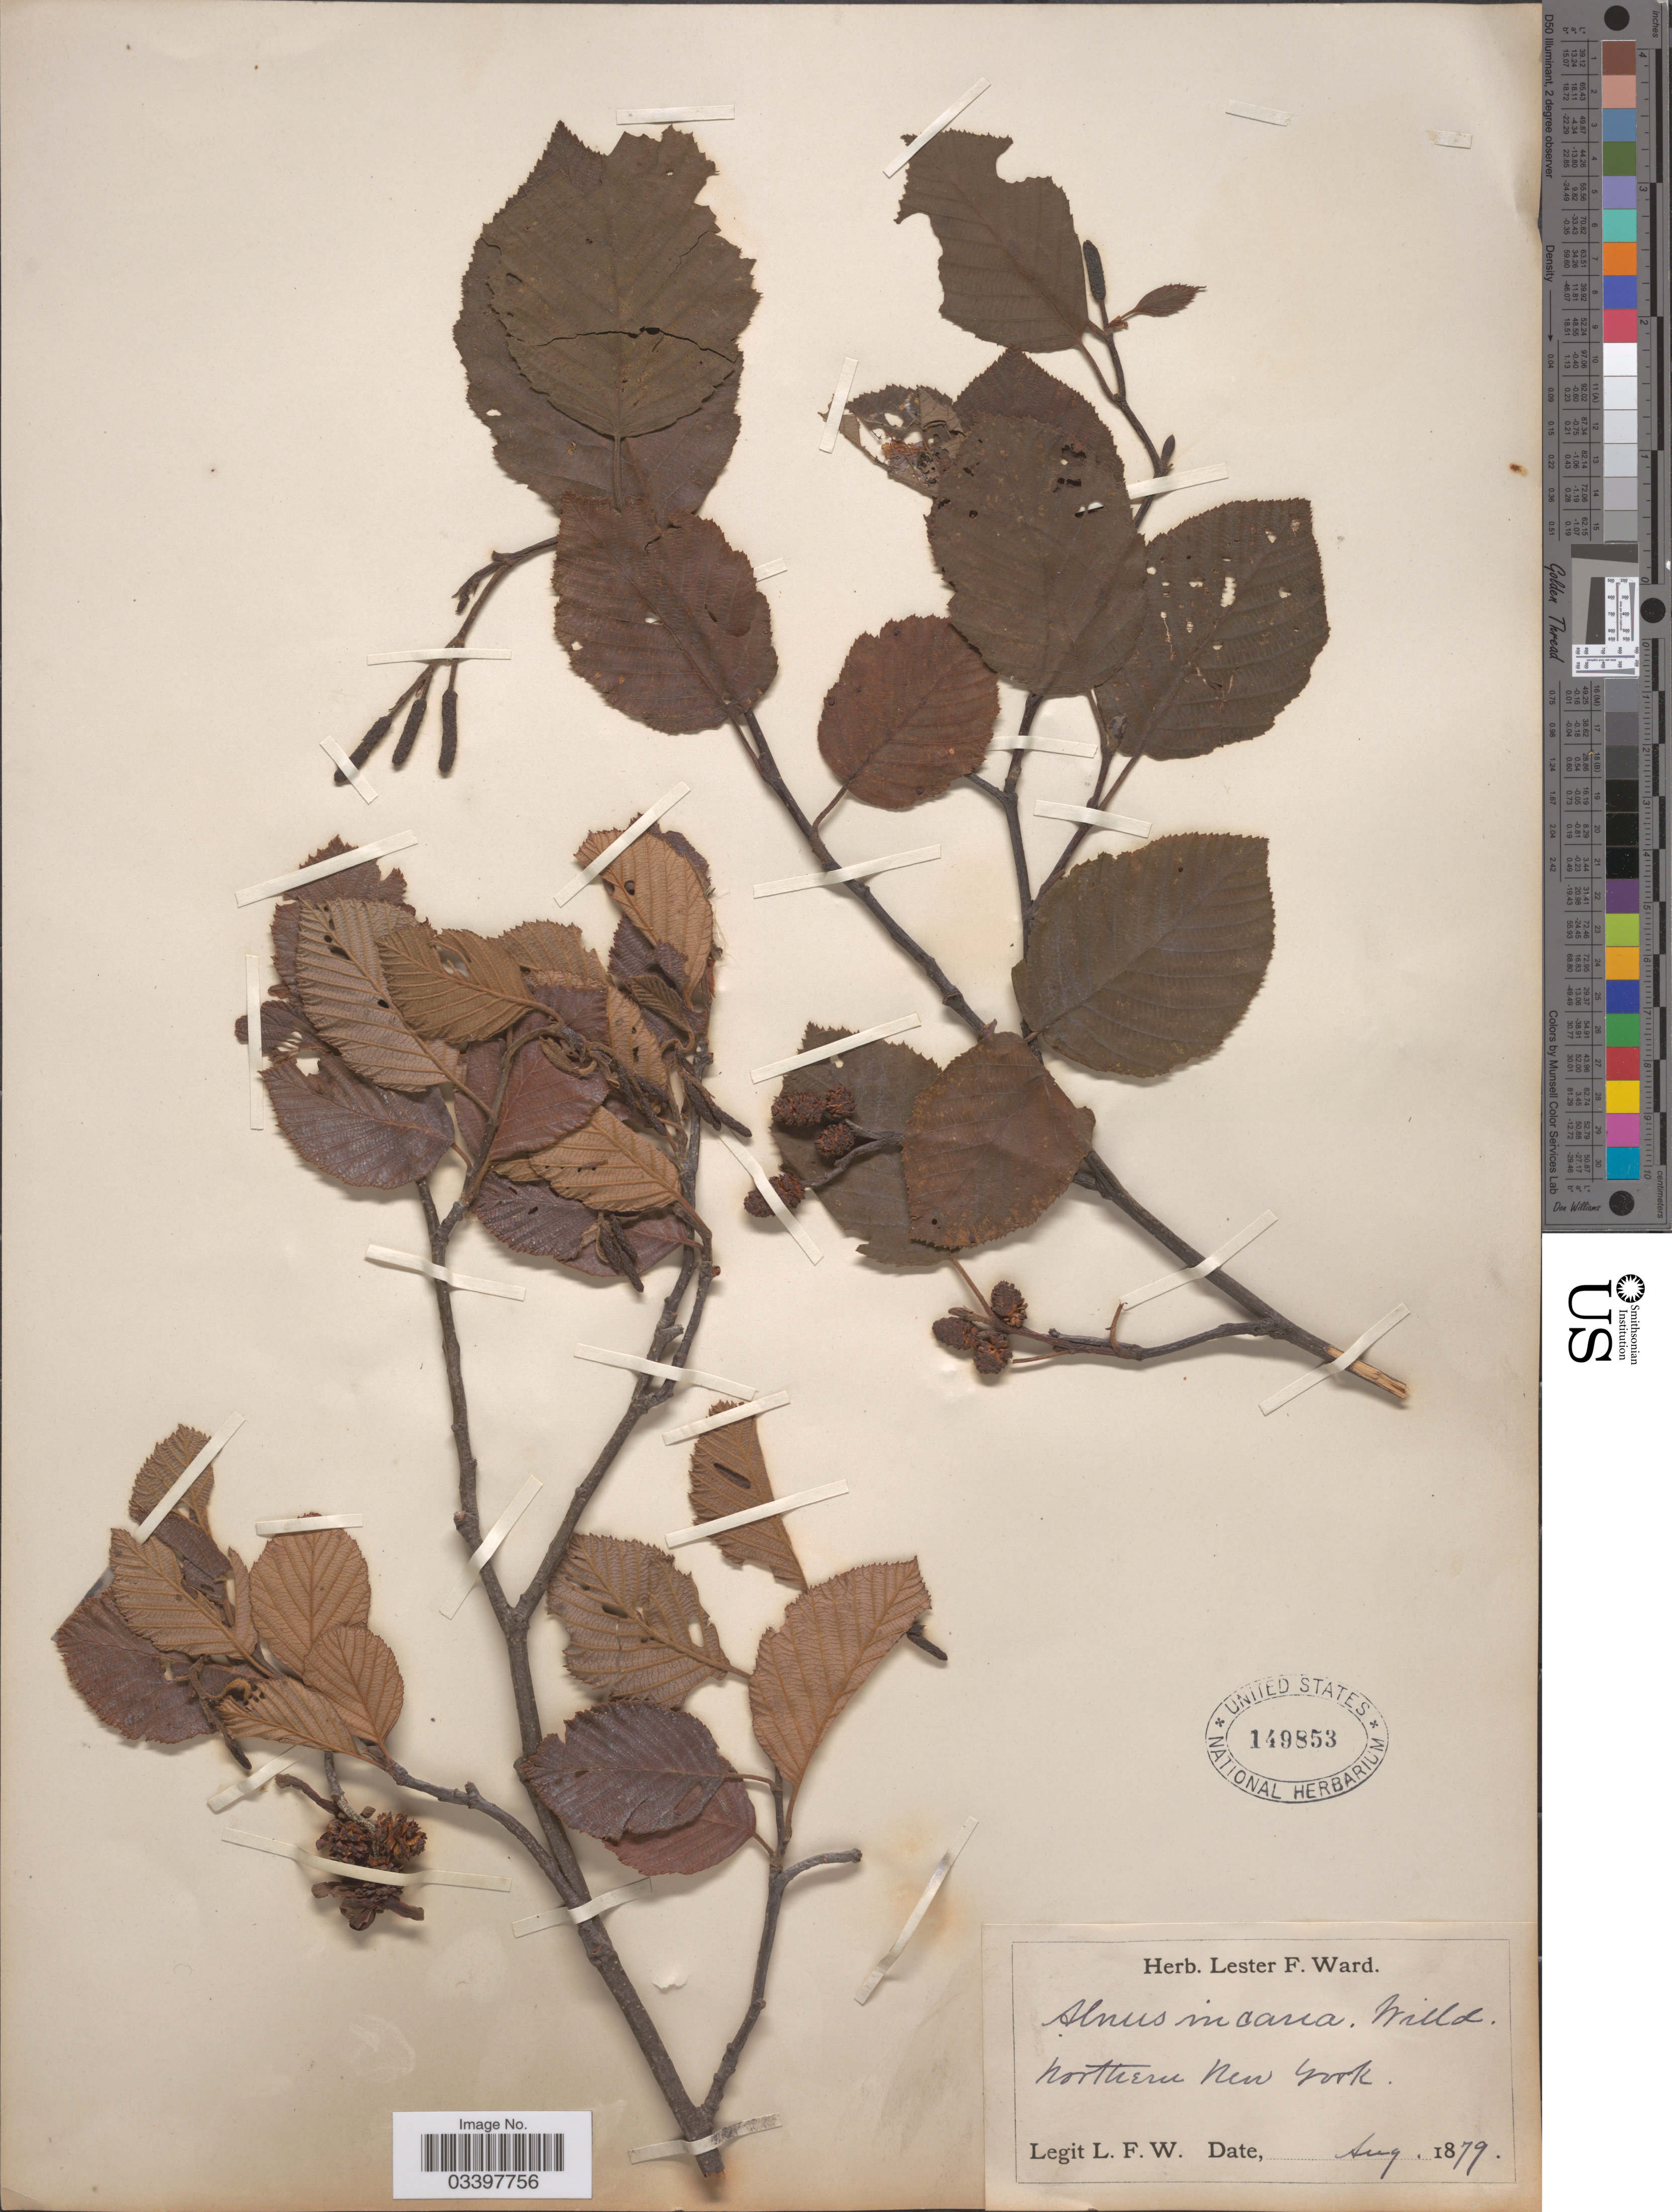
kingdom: Plantae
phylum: Tracheophyta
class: Magnoliopsida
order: Fagales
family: Betulaceae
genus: Alnus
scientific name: Alnus incana subsp. rugosa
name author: (Du Roi) R.T. Clausen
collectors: L. F. Ward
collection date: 1879-08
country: United States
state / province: New York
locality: Northern New York.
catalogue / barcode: US 149853